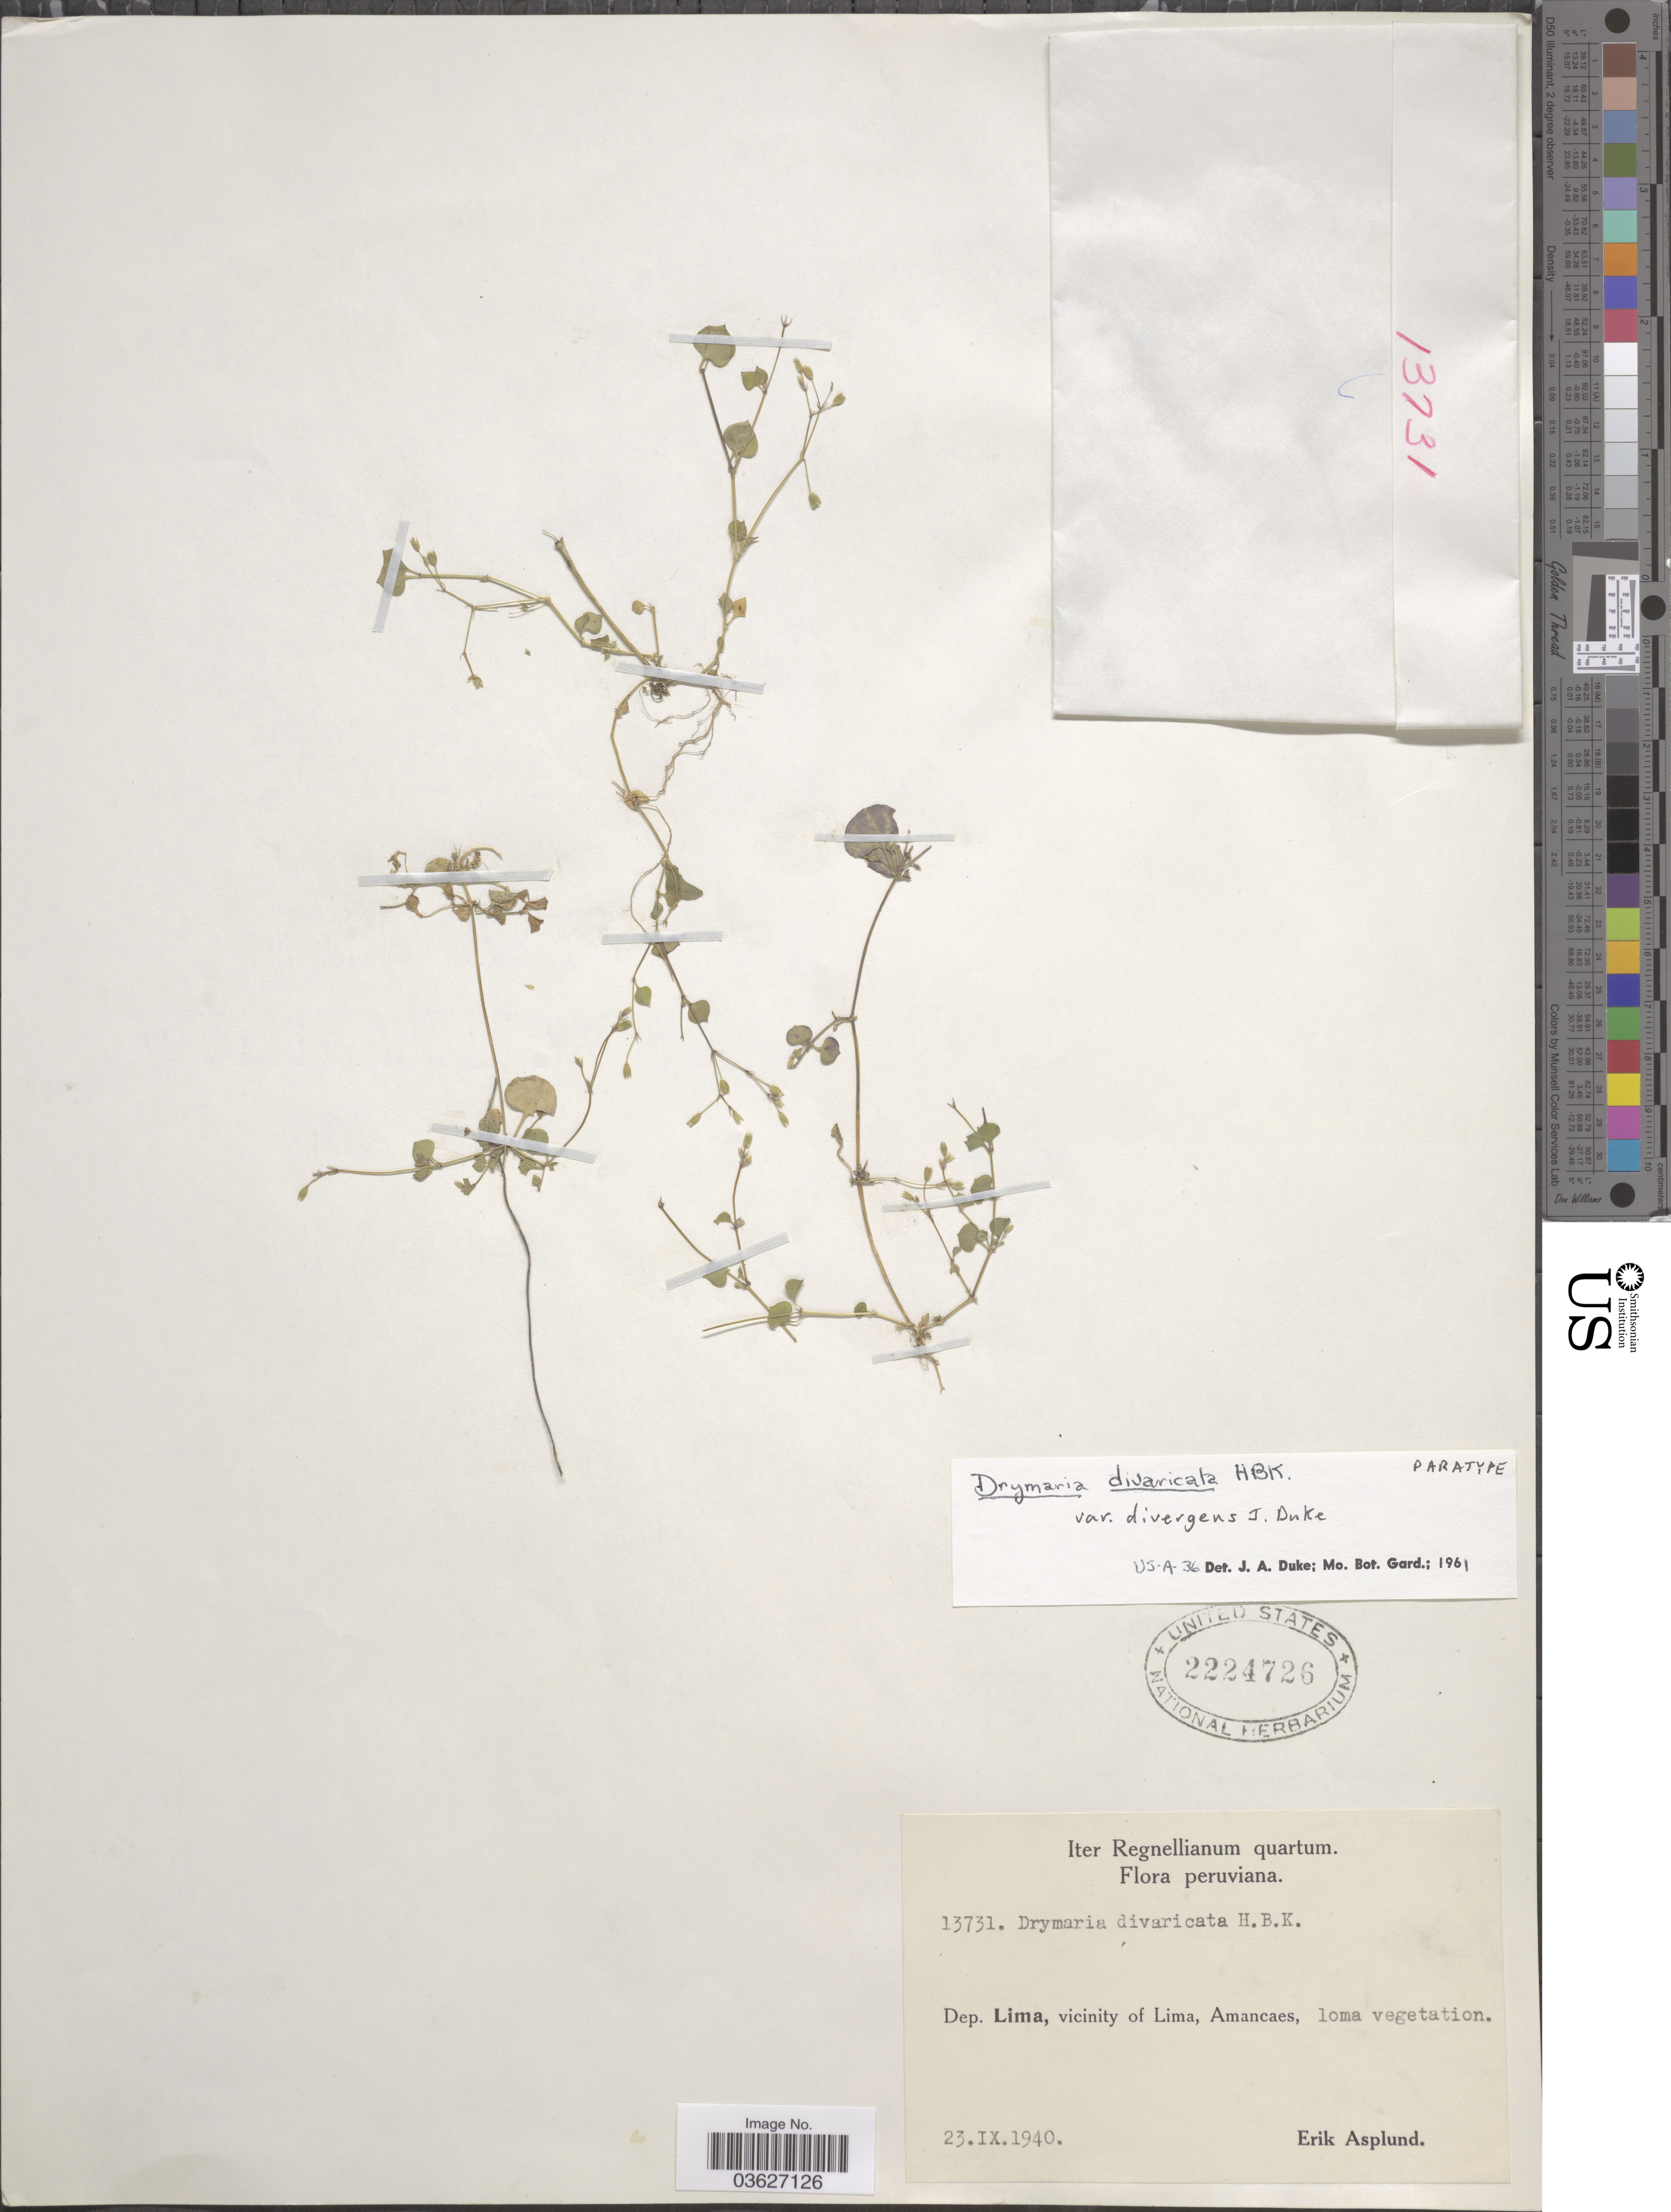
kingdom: Plantae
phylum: Tracheophyta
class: Magnoliopsida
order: Caryophyllales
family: Caryophyllaceae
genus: Drymaria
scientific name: Drymaria divaricata var. divergens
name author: J.A. Duke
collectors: E. Asplund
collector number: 13731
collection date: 1940-09-23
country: Peru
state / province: Lima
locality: Dep. Lima, vicinity of Lima, Amancaes.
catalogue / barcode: US 2224726